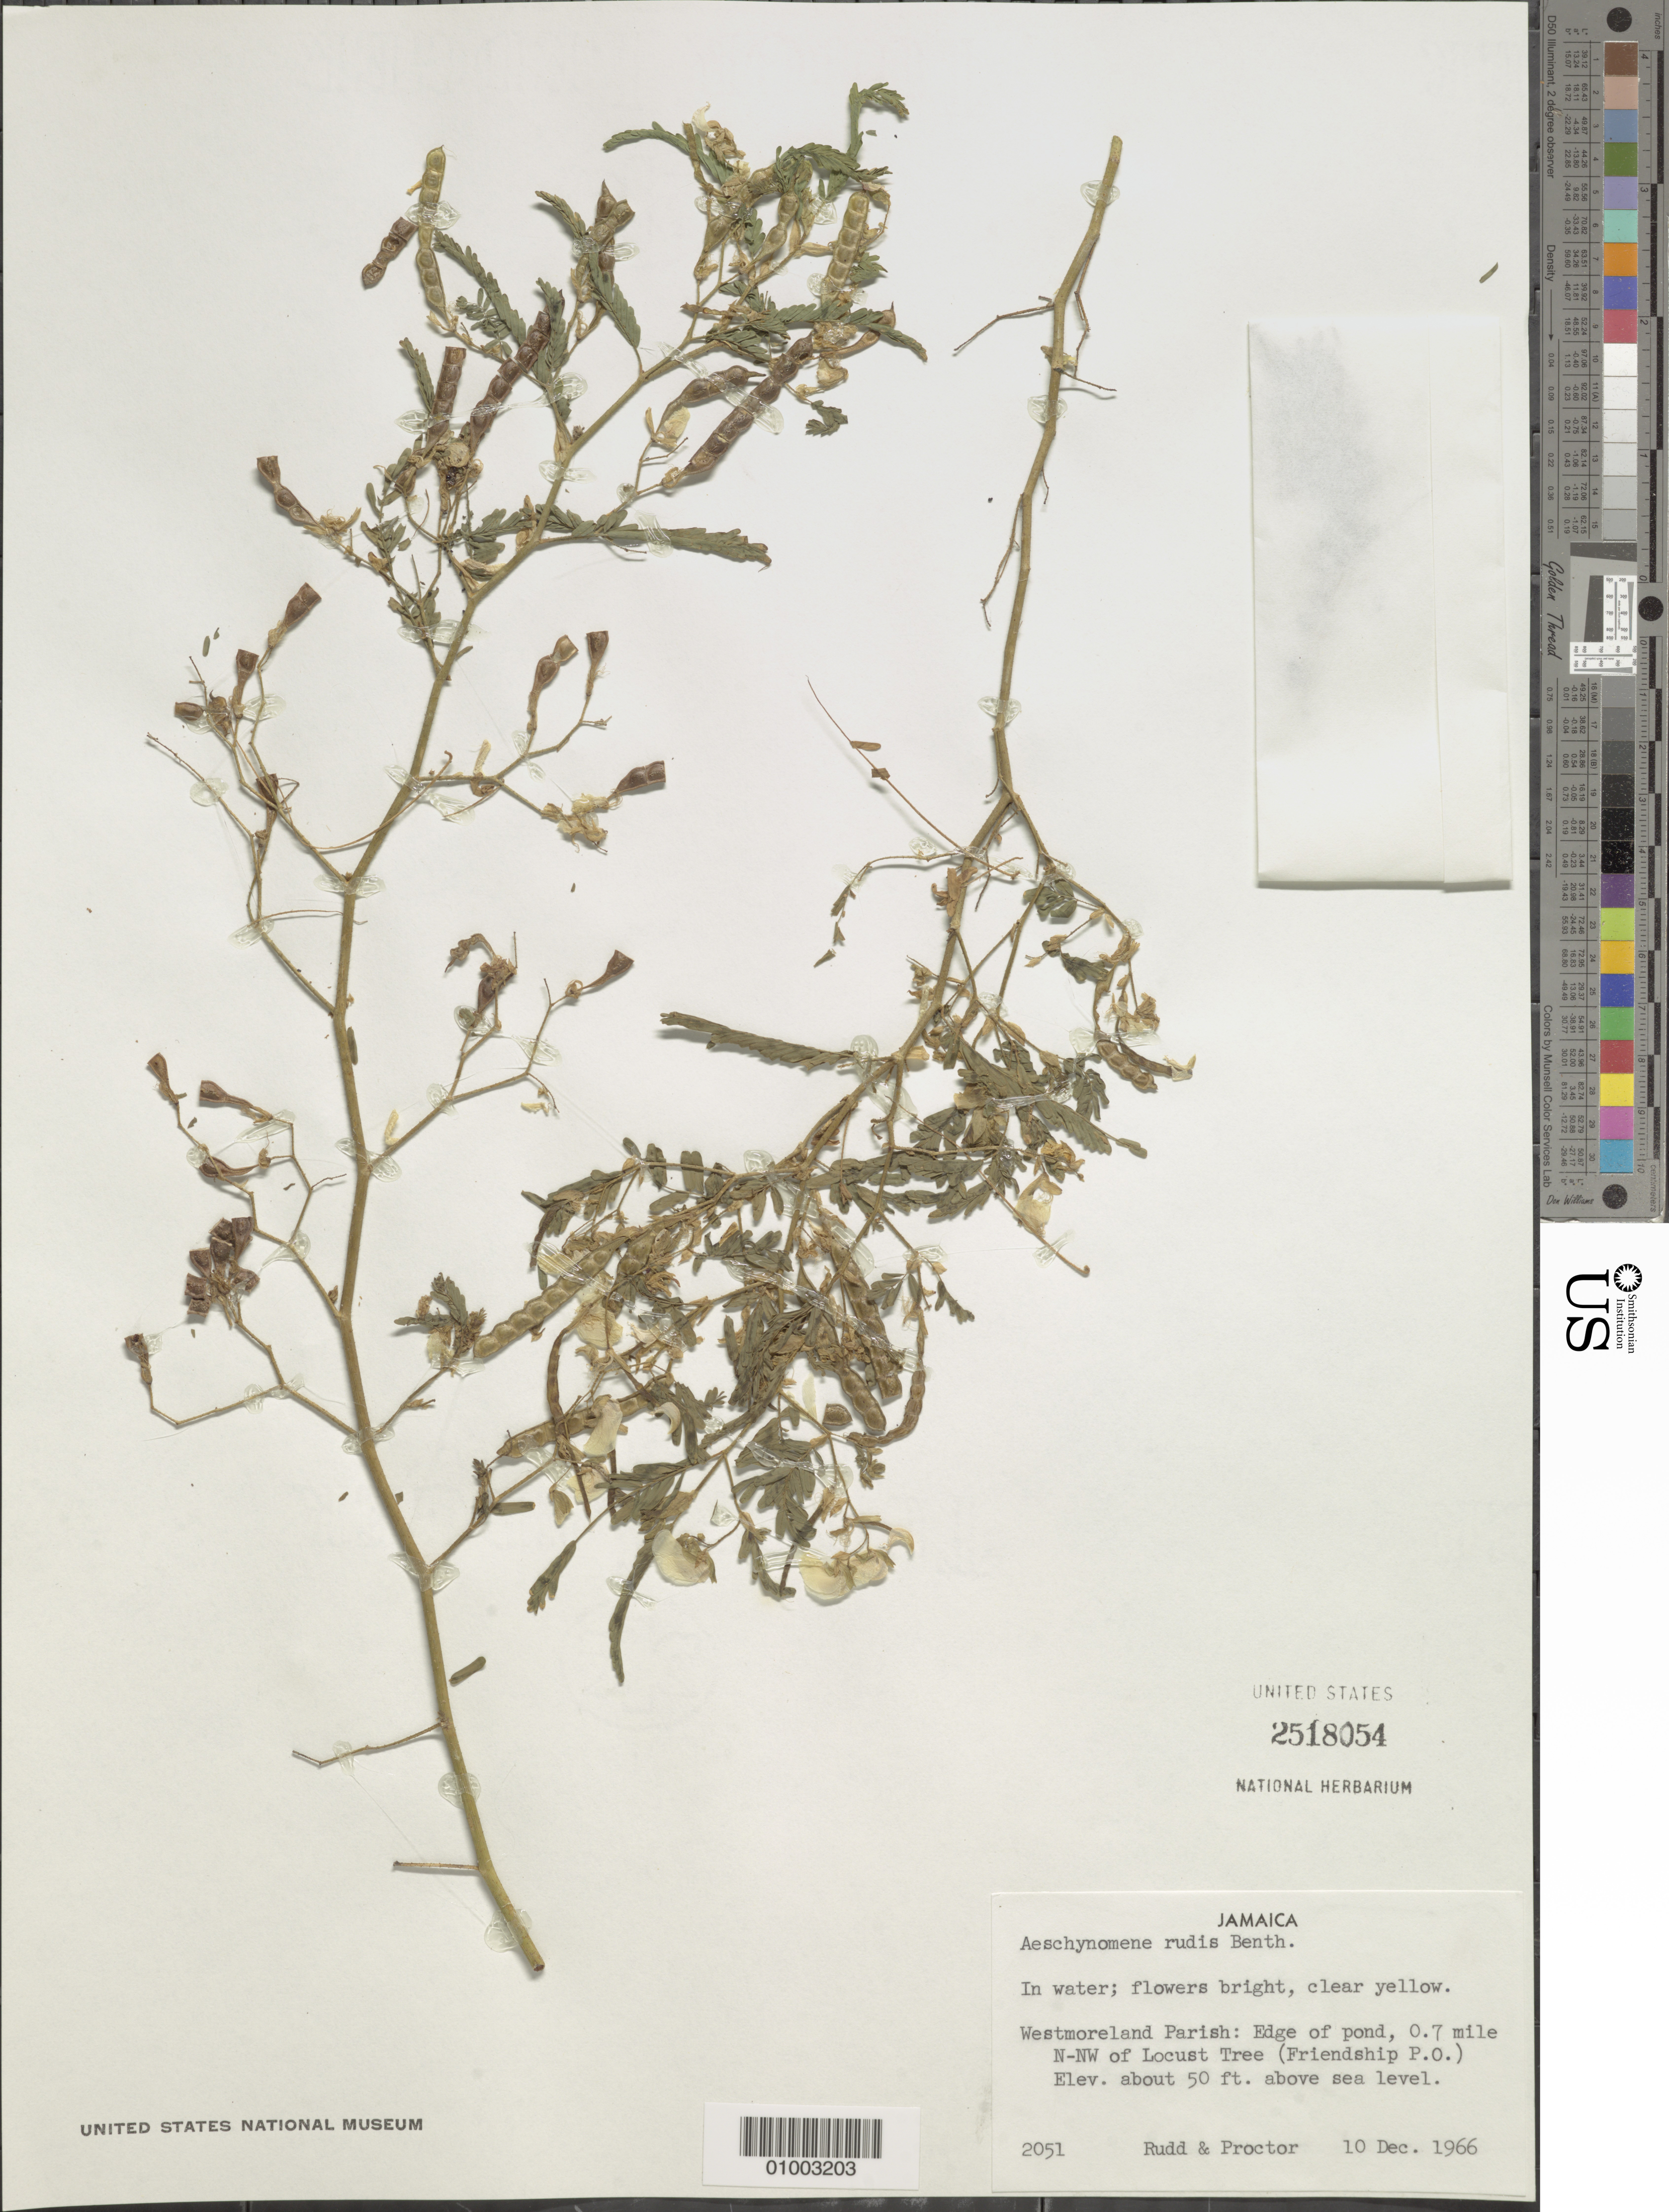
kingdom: Plantae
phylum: Tracheophyta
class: Magnoliopsida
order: Fabales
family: Fabaceae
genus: Aeschynomene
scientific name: Aeschynomene rudis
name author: Benth.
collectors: V. E. Rudd & G. R. Proctor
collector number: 2051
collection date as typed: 10 Dec 1966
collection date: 1966-12-10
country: Jamaica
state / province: Westmoreland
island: Jamaica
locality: Edge of pond, 0.7 mile NNW of Locust Tree (Friendship PO)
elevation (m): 15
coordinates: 0 N, 0 E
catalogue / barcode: US 2518054